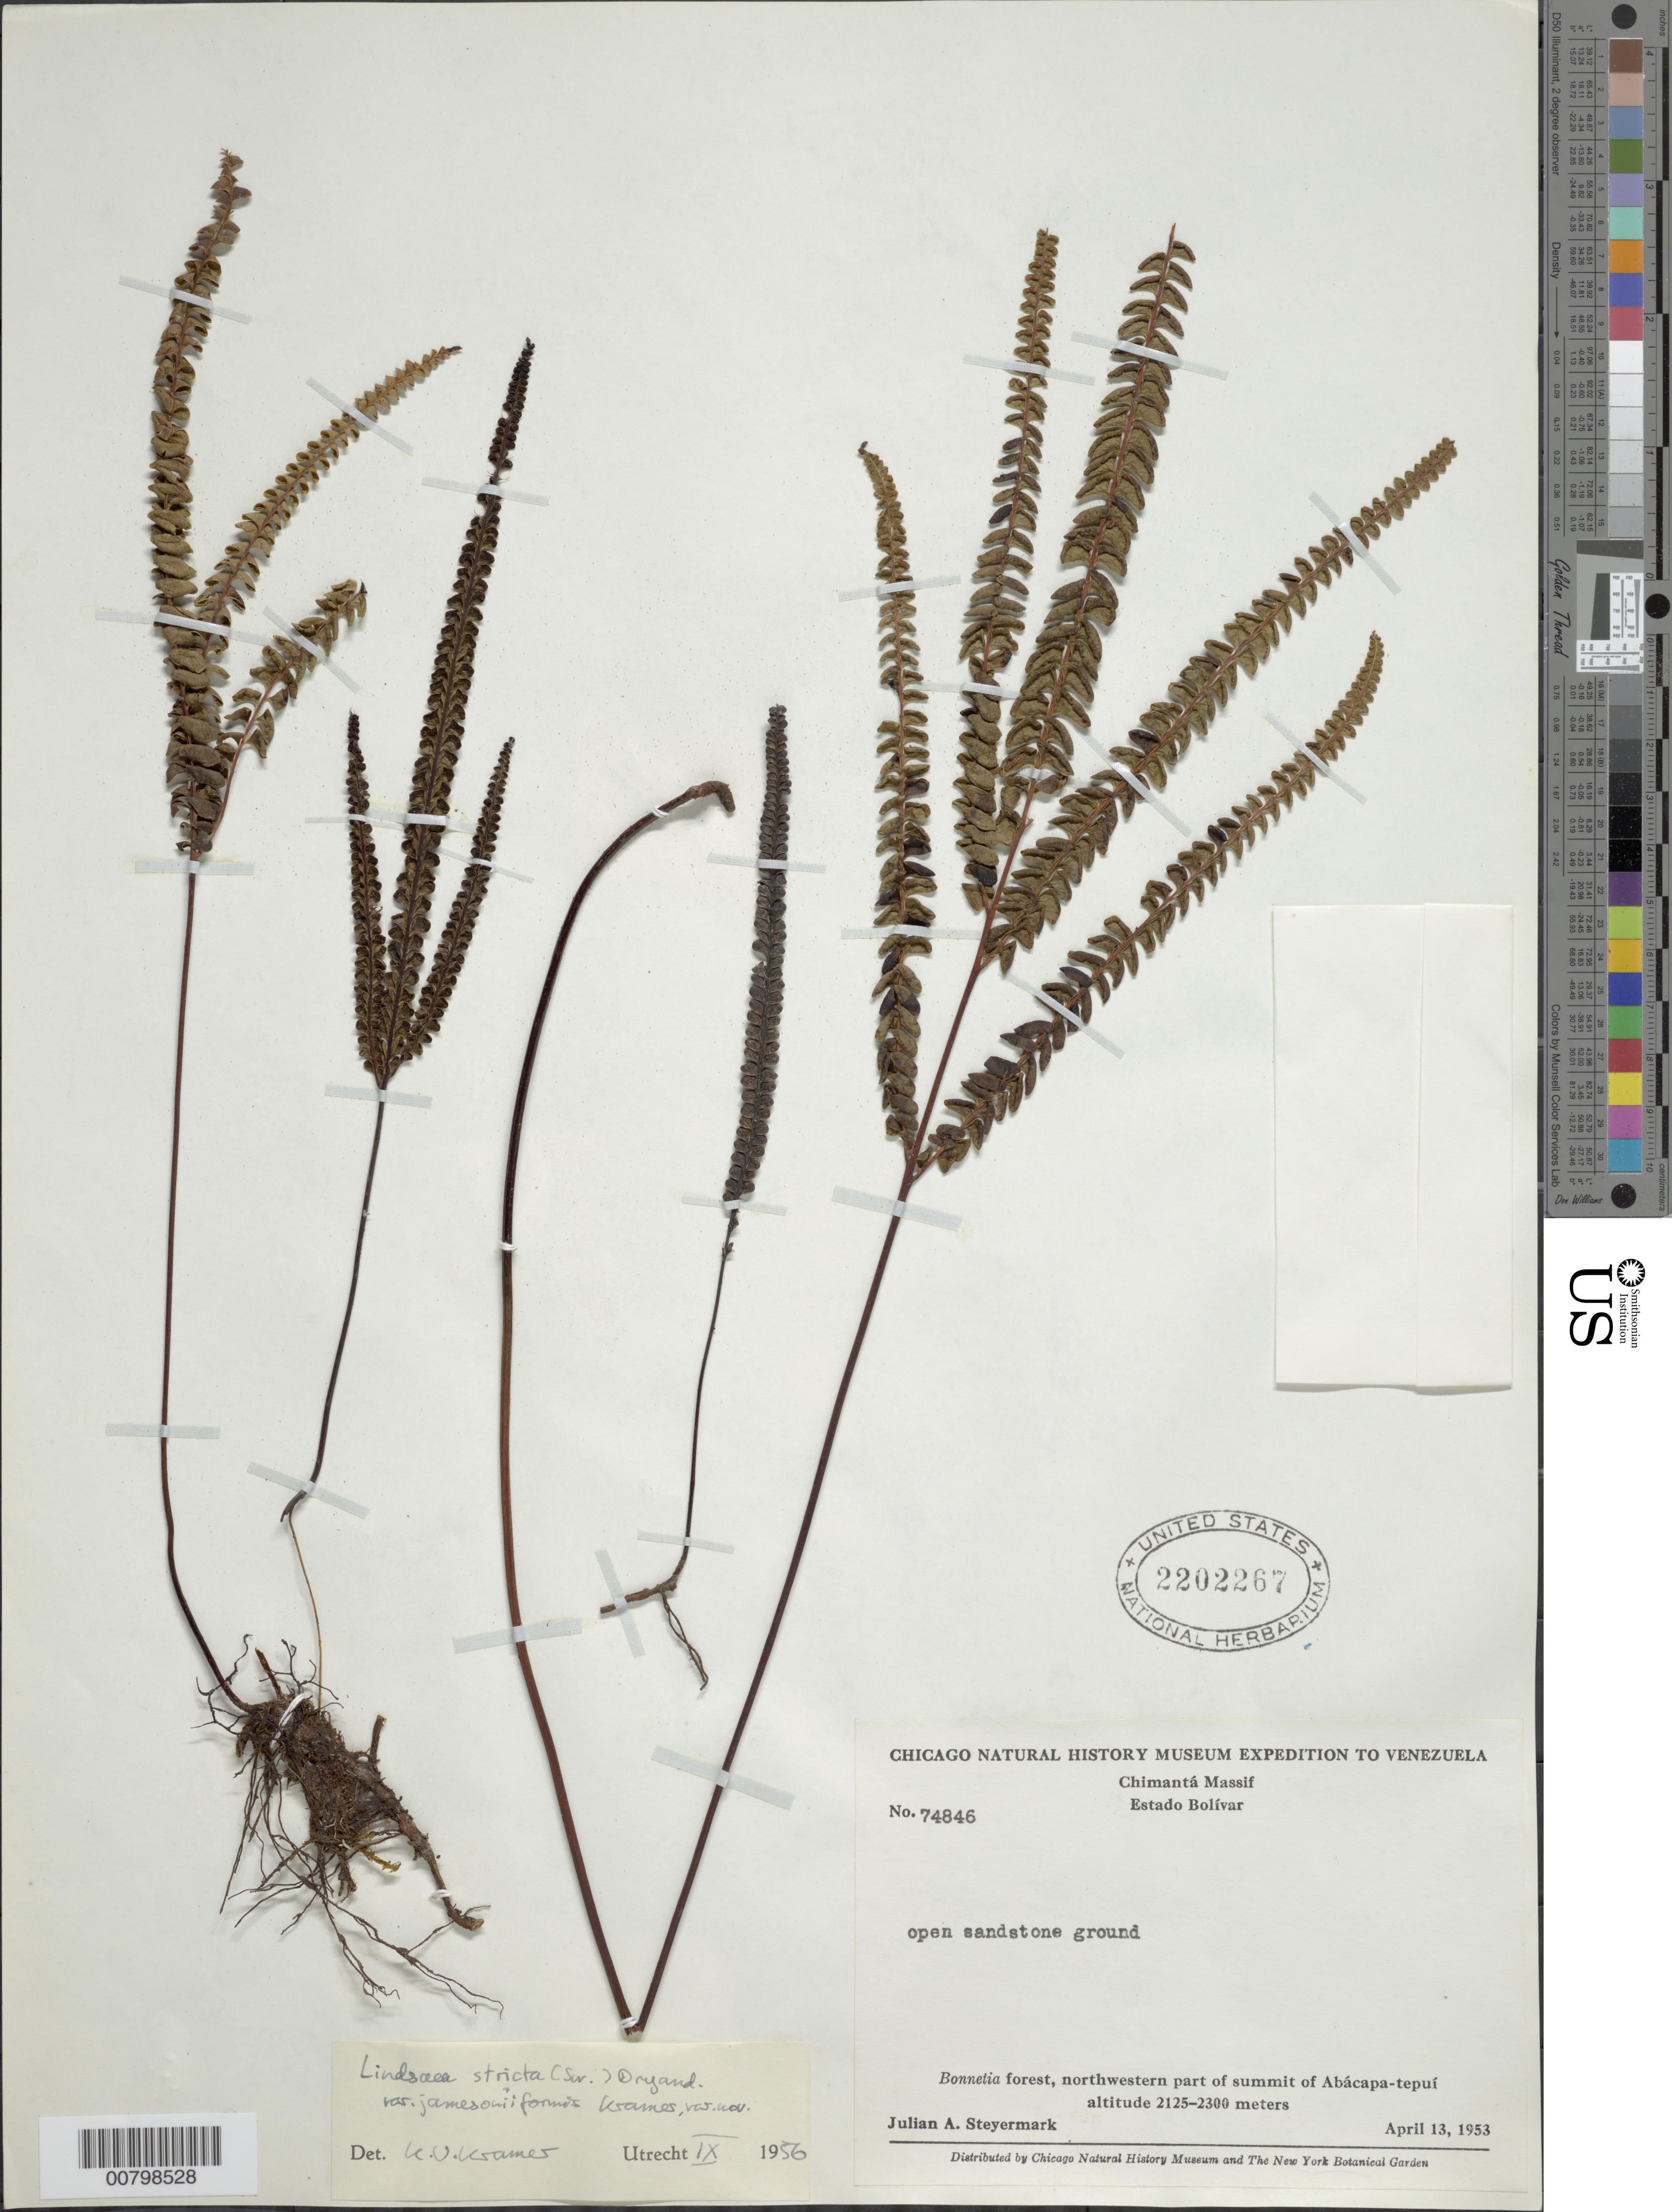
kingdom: Plantae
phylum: Tracheophyta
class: Polypodiopsida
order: Polypodiales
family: Lindsaeaceae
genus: Lindsaea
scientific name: Lindsaea stricta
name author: (Sw.) Dryand.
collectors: J. Steyermark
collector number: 74846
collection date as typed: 13-Apr-53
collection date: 1953-04-13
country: Venezuela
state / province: Bolívar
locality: Chimantá Massif, Abácapa-tepuí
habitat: Bonnetia forest, NW summit, open sandstone ground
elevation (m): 2125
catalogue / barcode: US 2202267